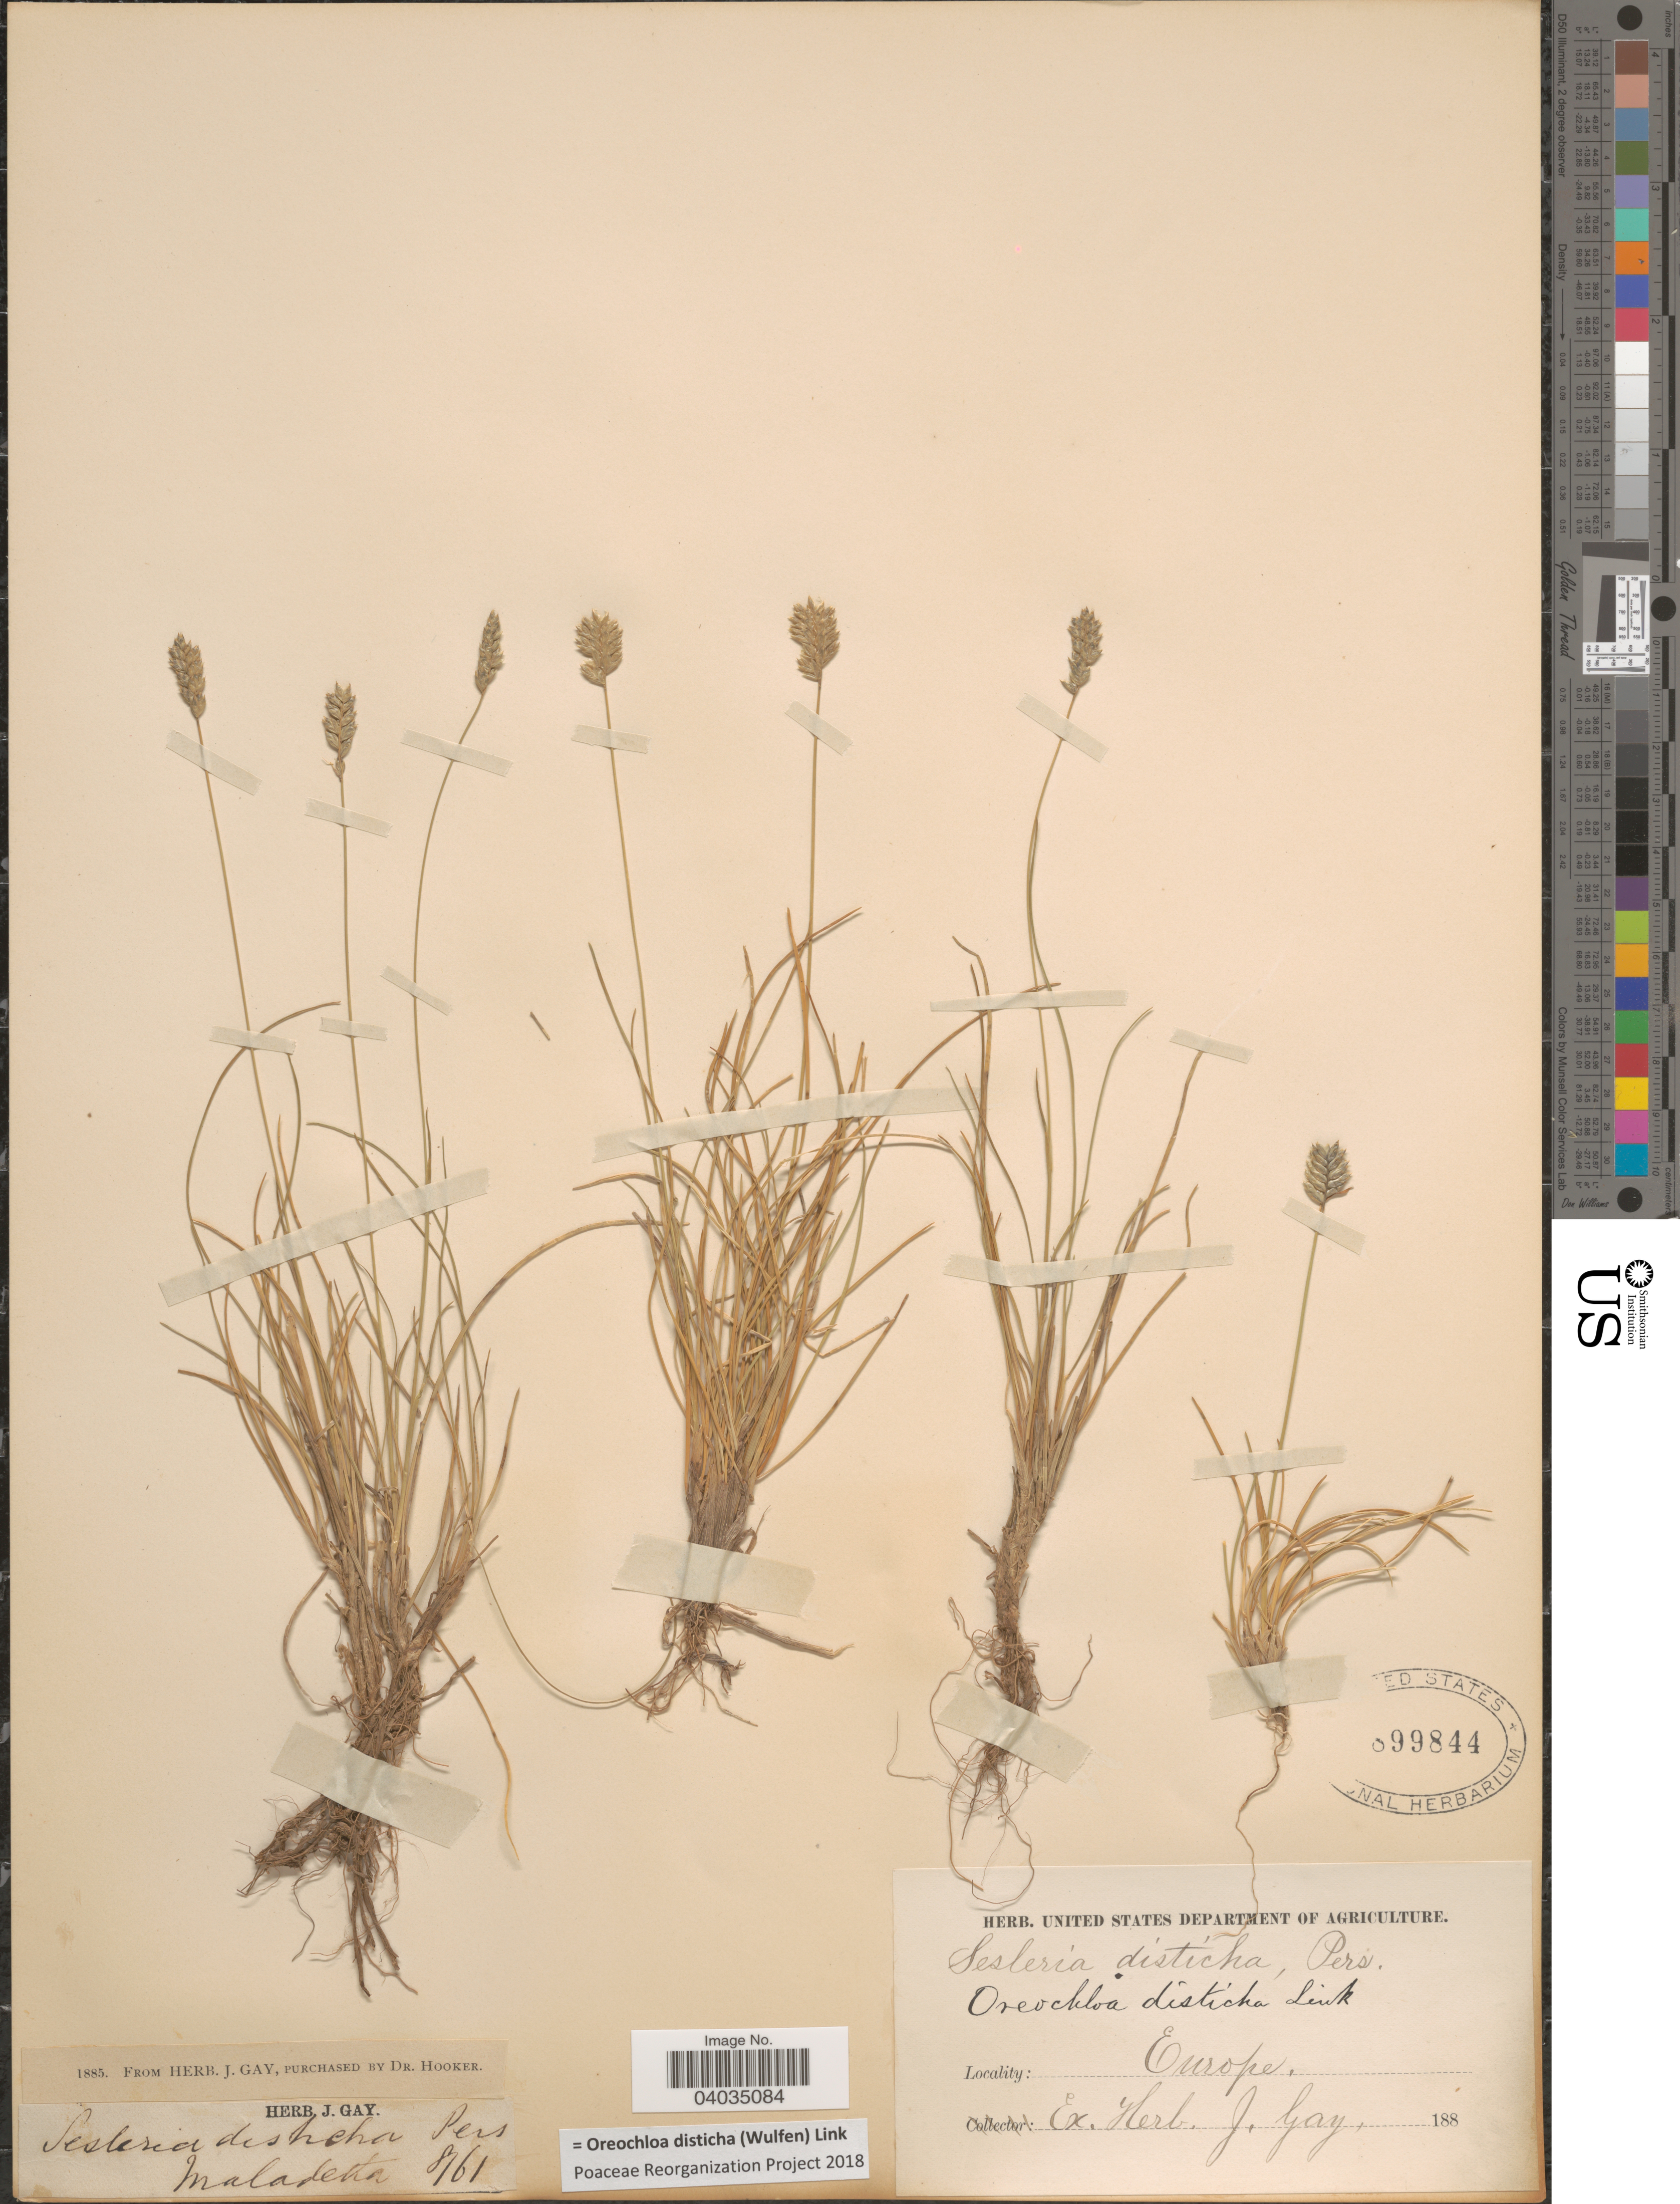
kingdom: Plantae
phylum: Tracheophyta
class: Liliopsida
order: Poales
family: Poaceae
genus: Oreochloa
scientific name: Oreochloa disticha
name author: (Wulfen) Link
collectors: ex herb. J. Gay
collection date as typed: Transcribed d/m/y: /8/61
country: Spain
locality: Europe. Maladetta.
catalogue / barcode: US 899844